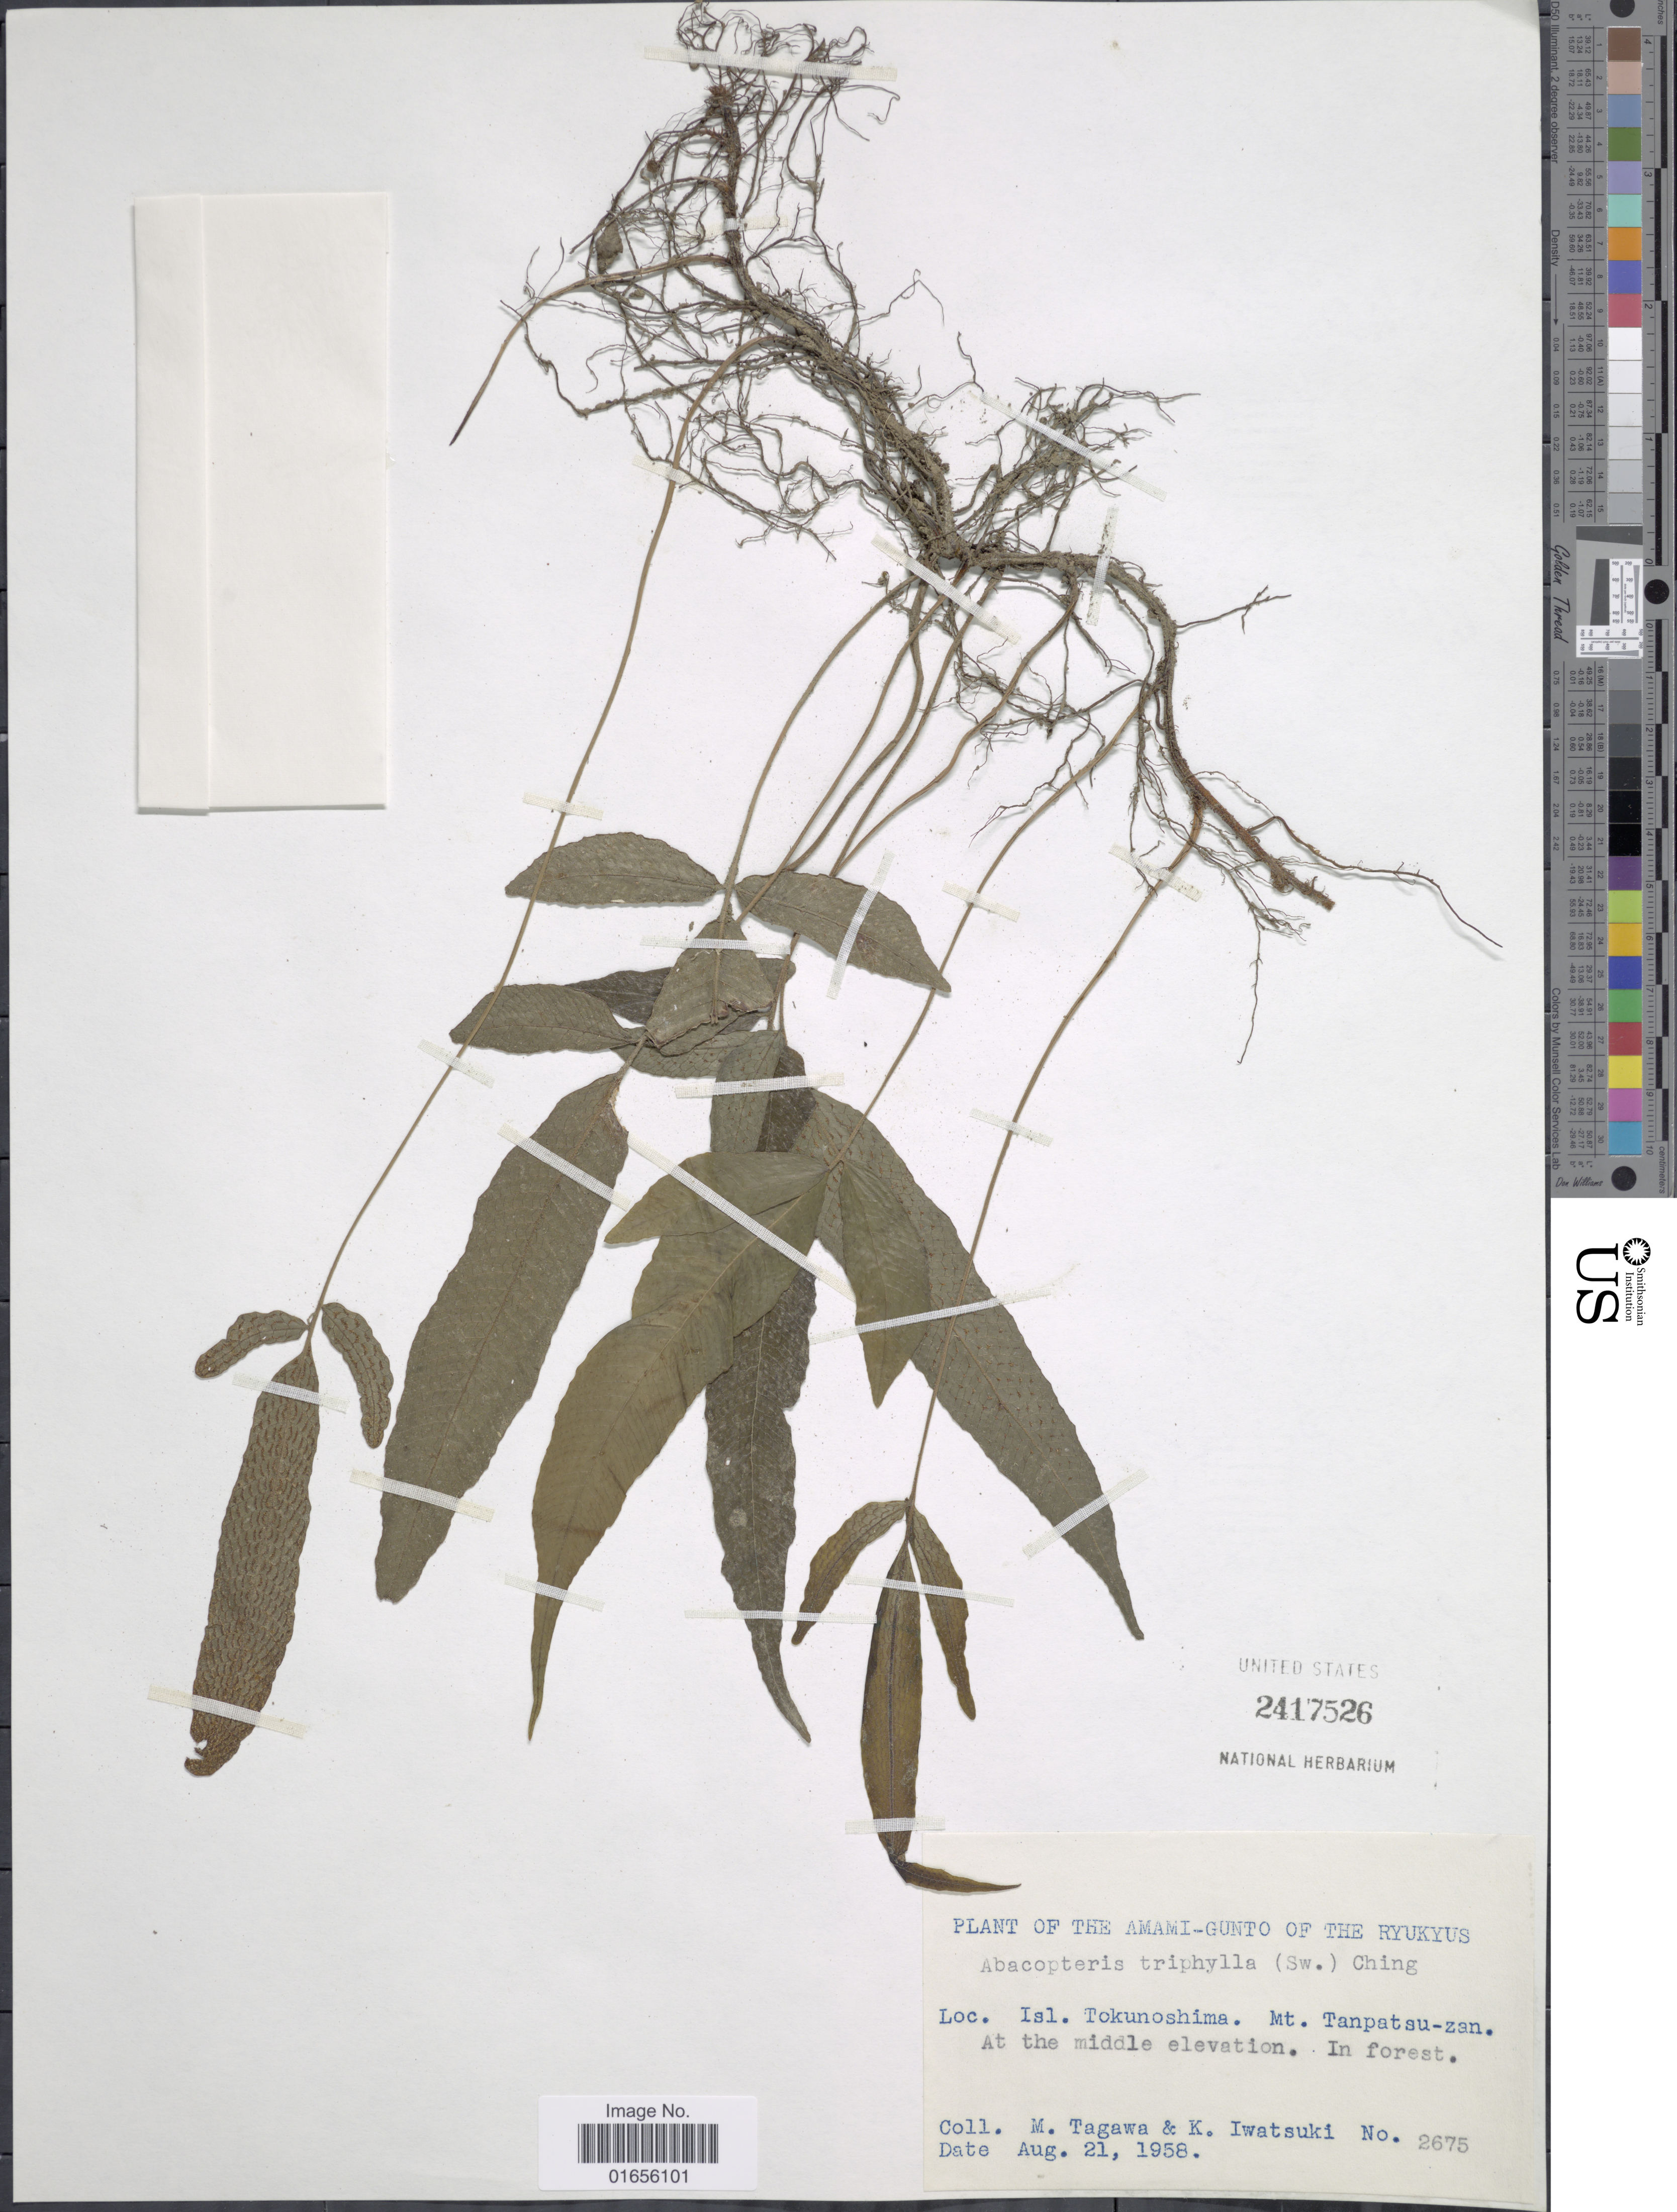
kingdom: Plantae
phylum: Tracheophyta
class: Polypodiopsida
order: Polypodiales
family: Thelypteridaceae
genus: Pronephrium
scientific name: Pronephrium triphyllum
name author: (Sw.) Holttum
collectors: M. Tagawa & K. Iwatsuki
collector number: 2675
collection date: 1958-08-21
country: Japan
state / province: Okinawa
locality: Amami - Gunto of the Ryukyus, Isl. Tokunoshima. Mt. Tanpatsu - zan, at the middle elevation. In forest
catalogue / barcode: US 2417526